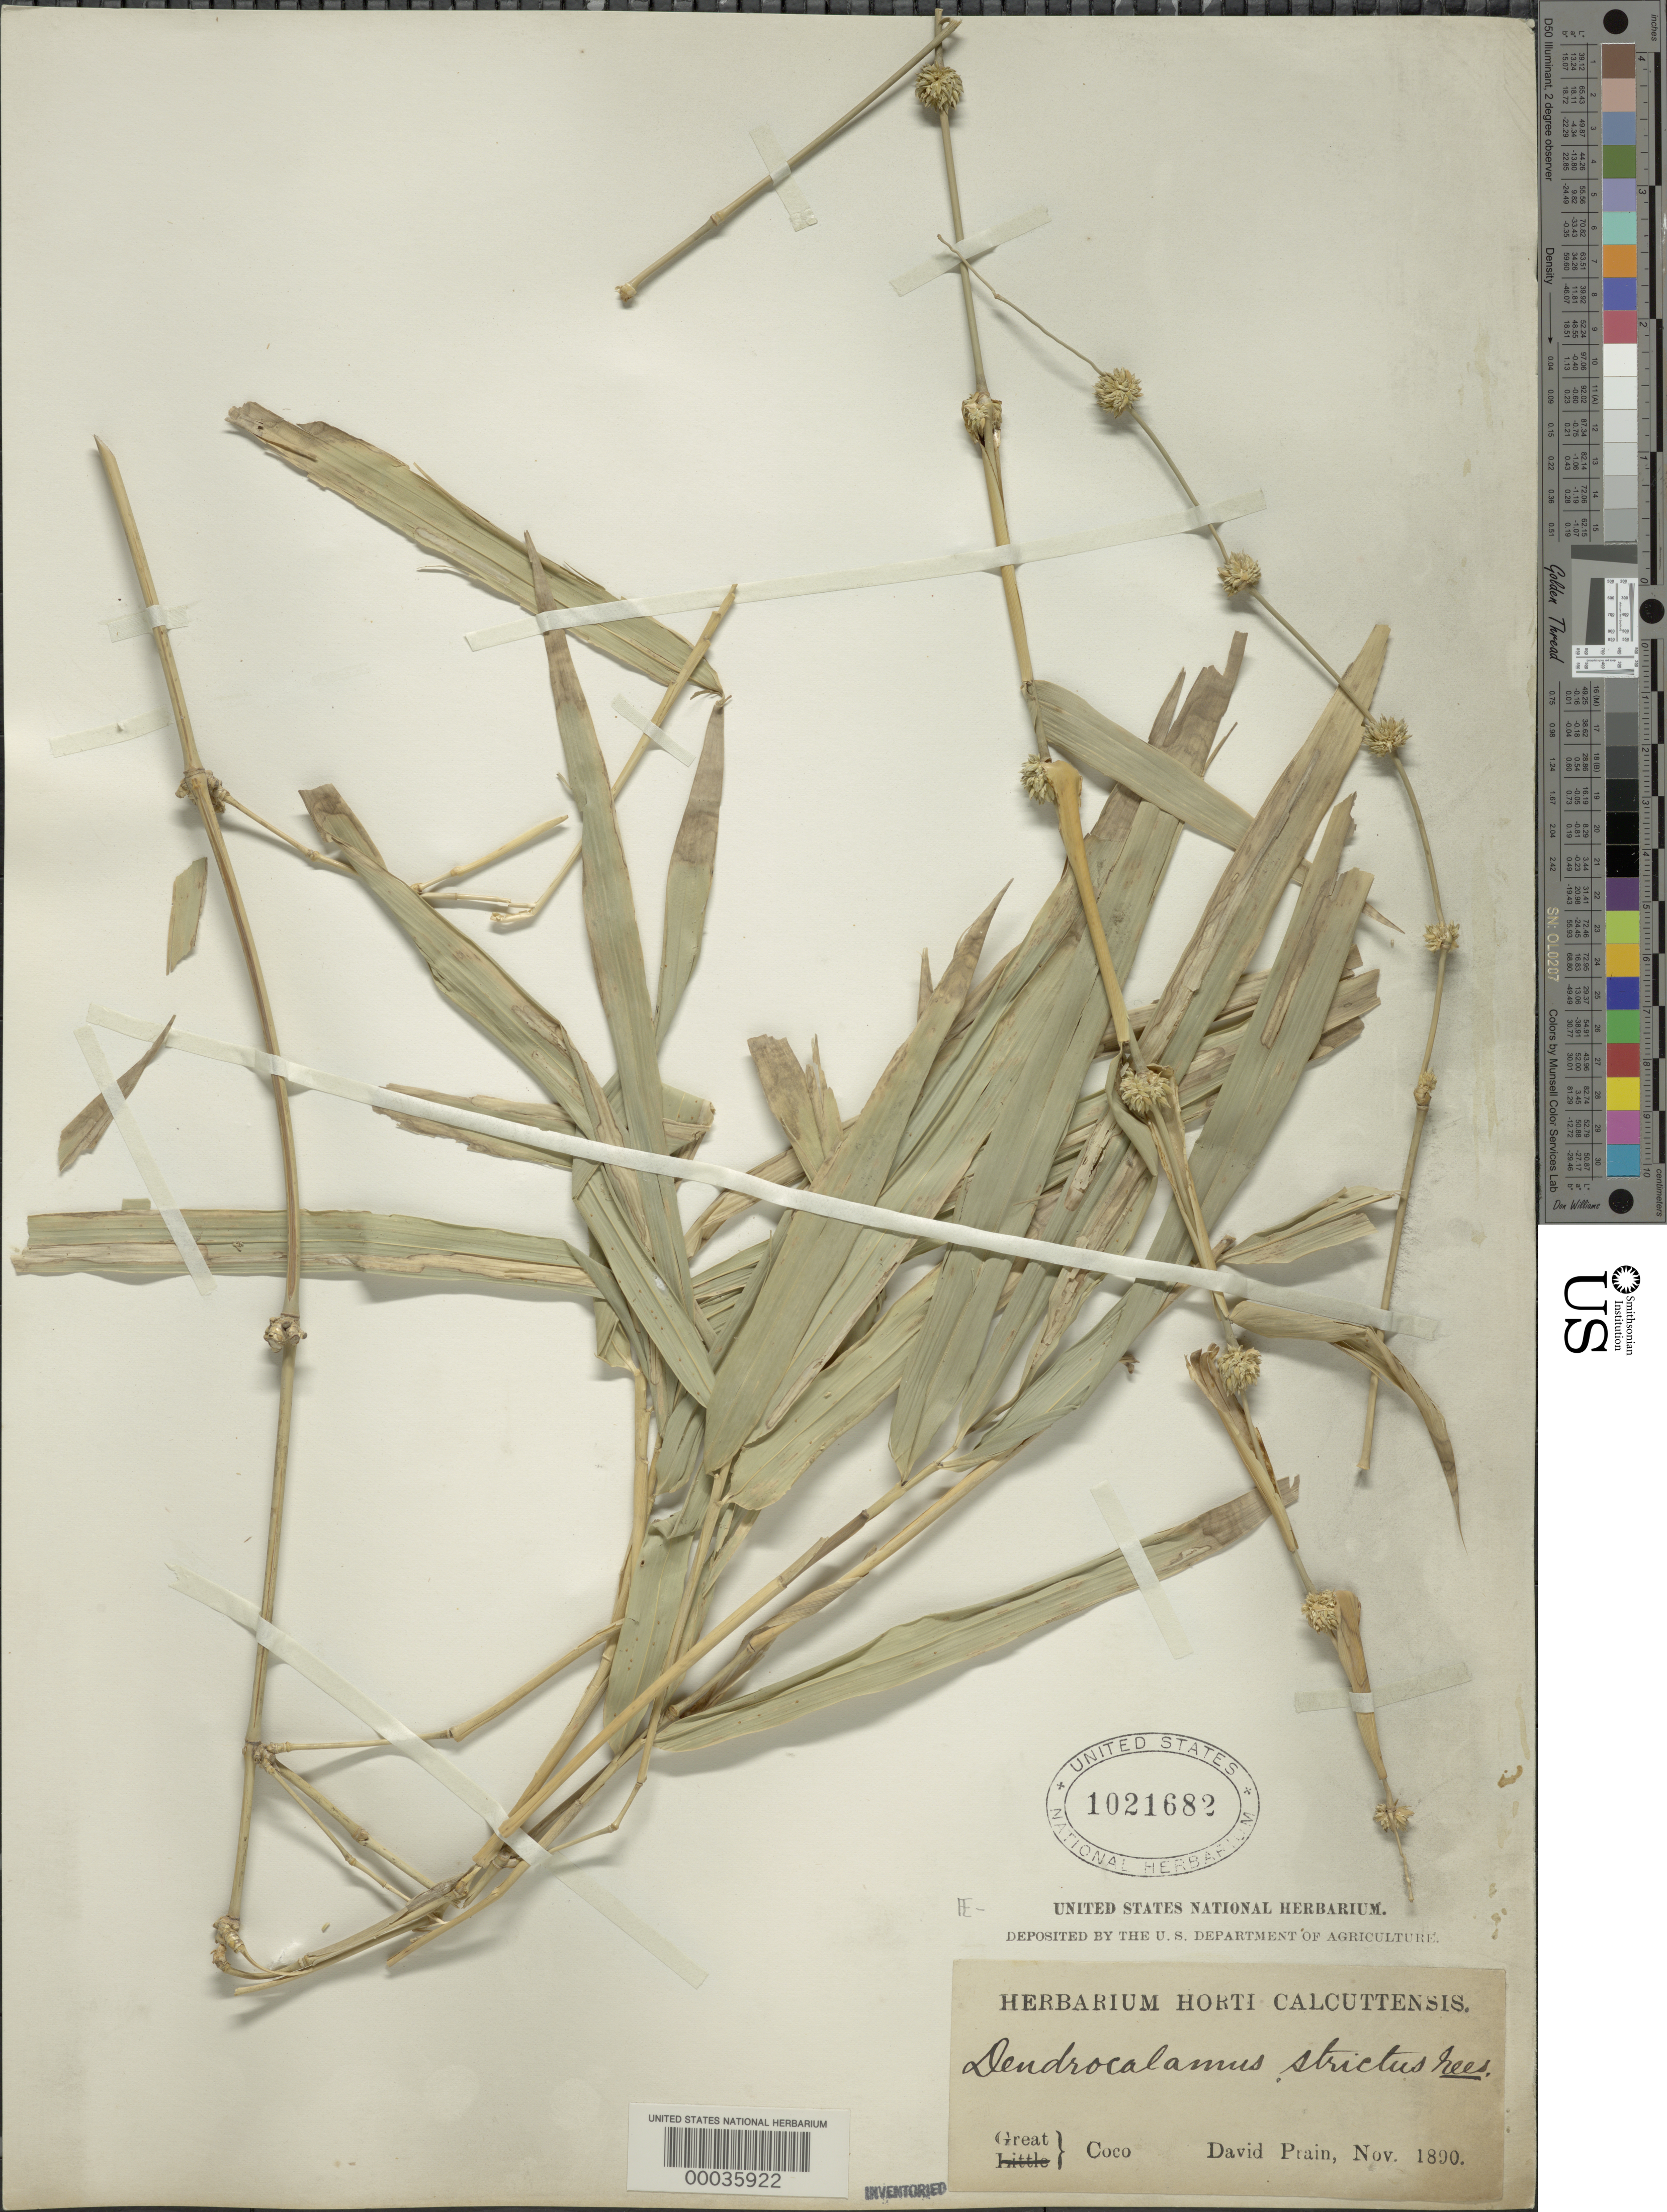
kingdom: Plantae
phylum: Tracheophyta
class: Liliopsida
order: Poales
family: Poaceae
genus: Dendrocalamus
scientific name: Dendrocalamus strictus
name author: (Roxb.) Nees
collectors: D. Prain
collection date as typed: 1890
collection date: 1890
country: India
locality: Great coco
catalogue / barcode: US 1021682